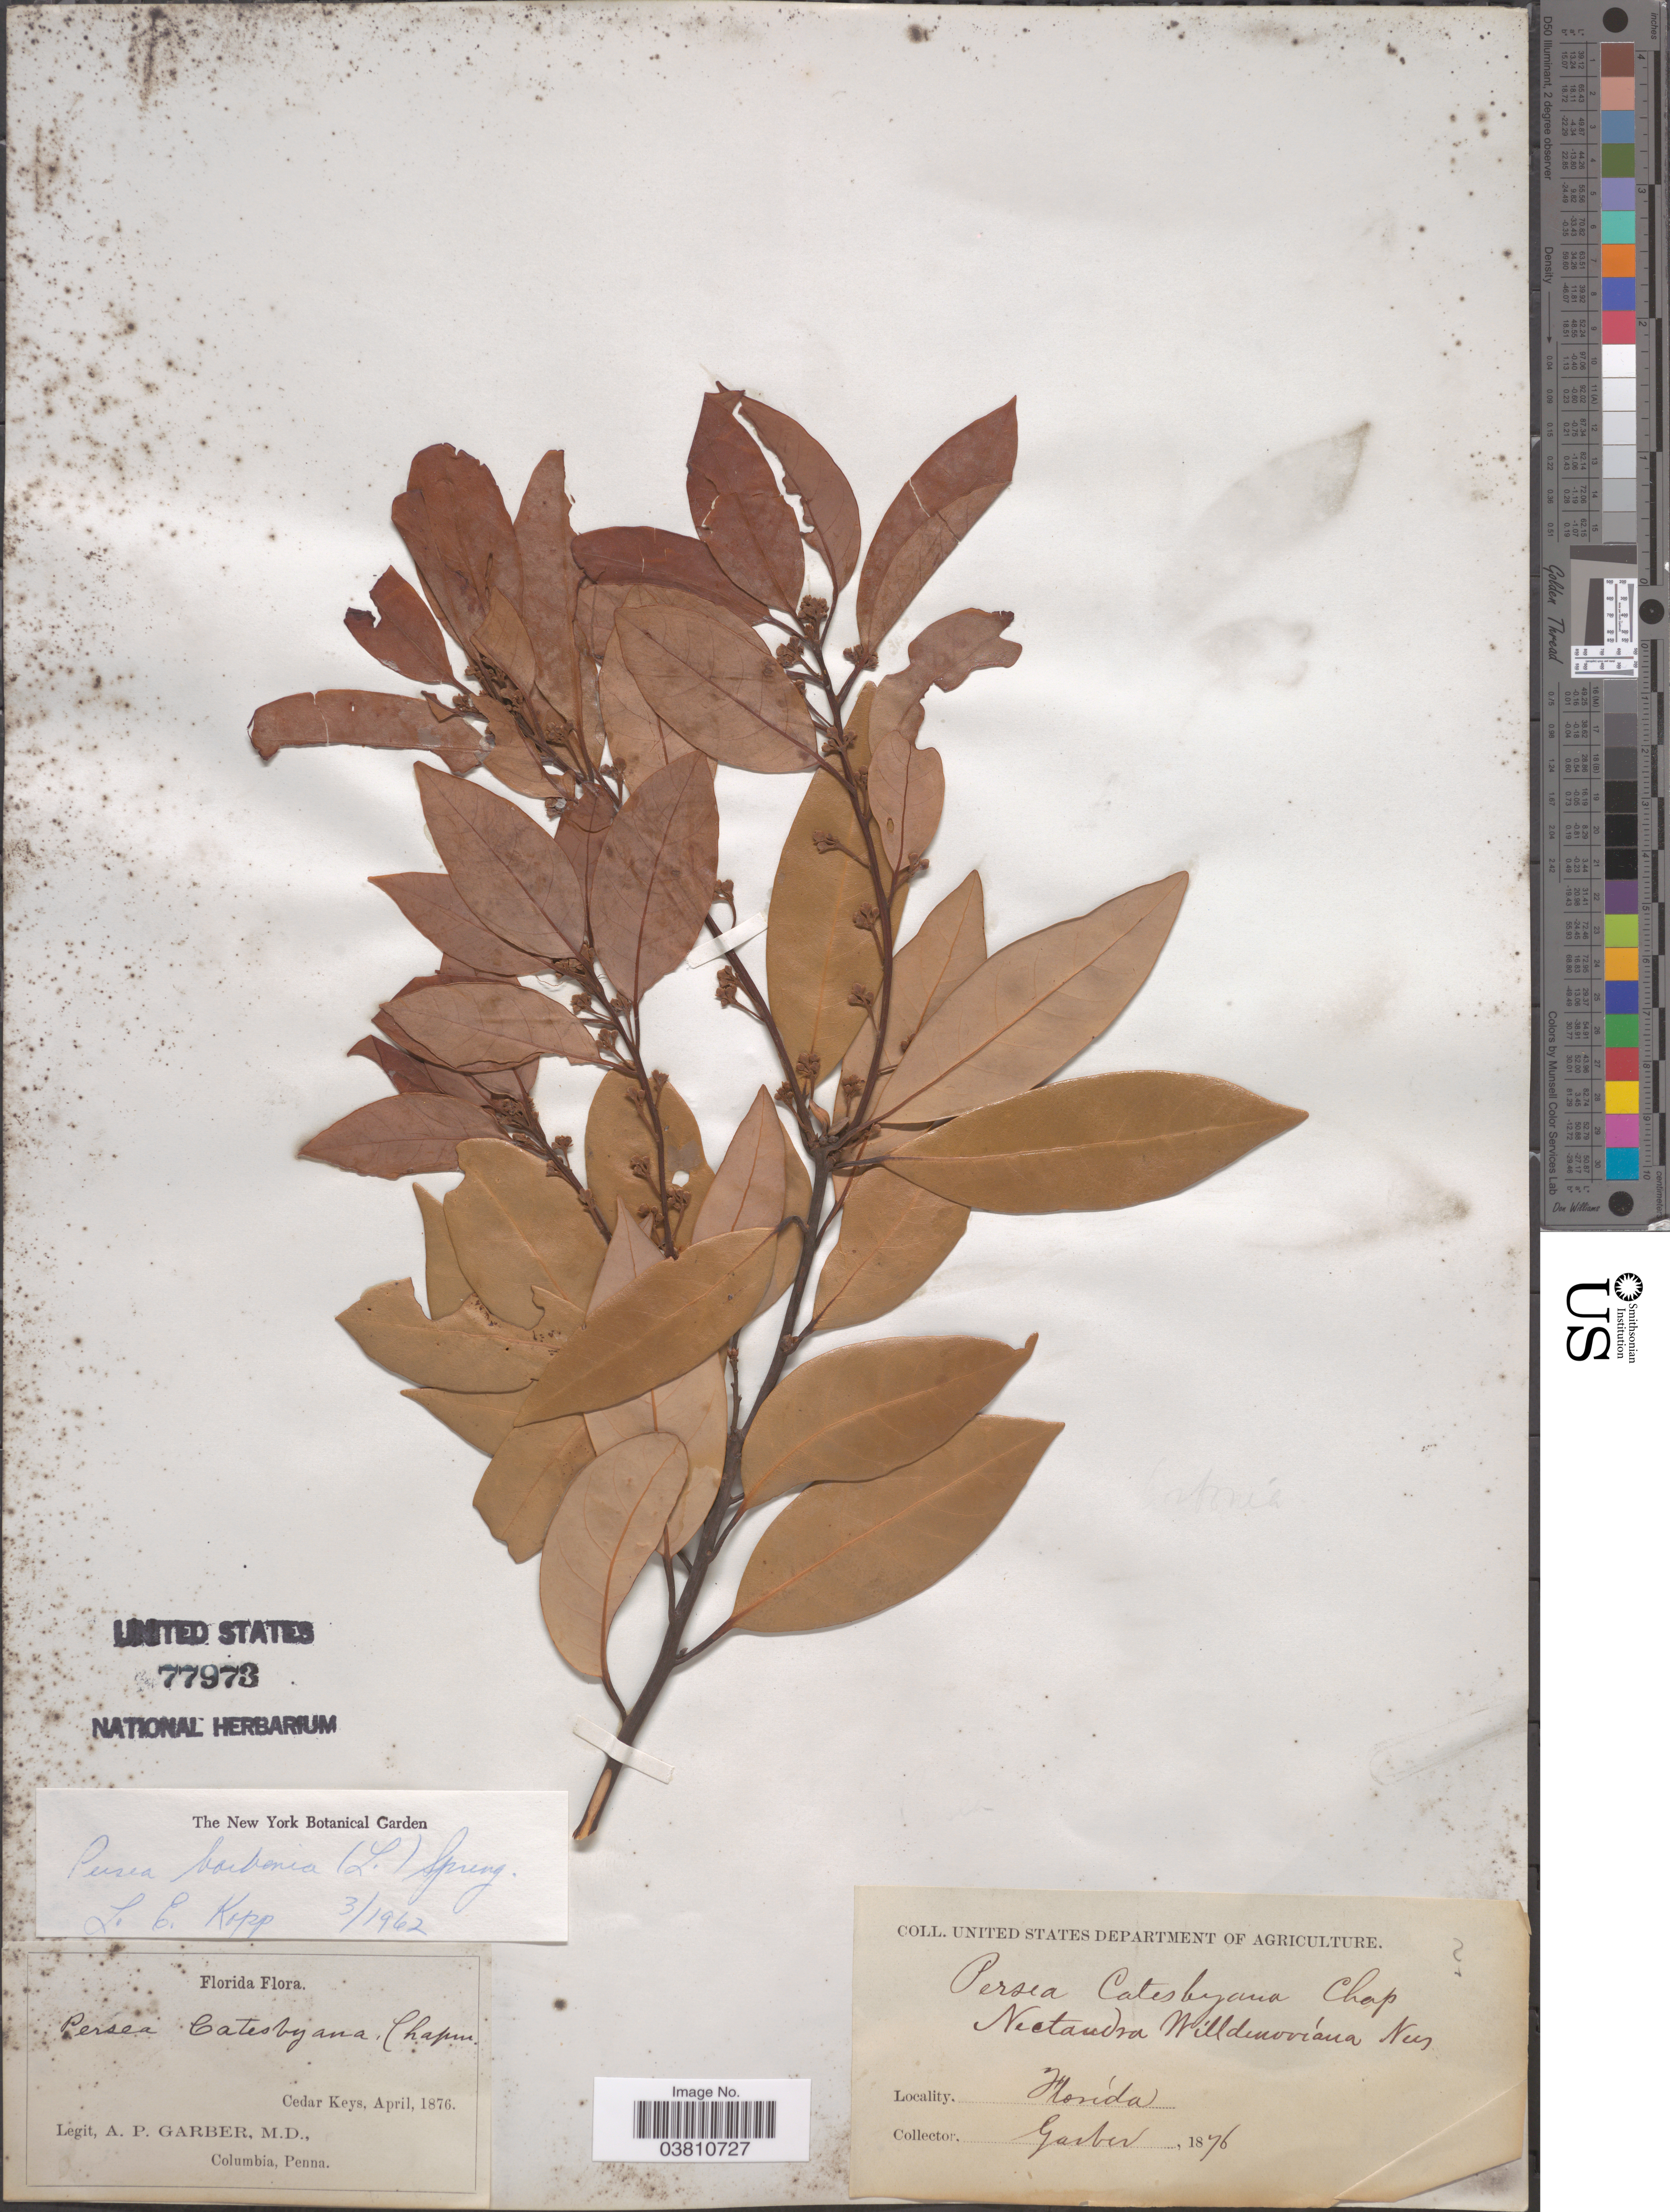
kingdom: Plantae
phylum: Tracheophyta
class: Magnoliopsida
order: Laurales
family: Lauraceae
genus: Persea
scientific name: Persea borbonia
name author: (L.) Spreng.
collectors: A. P. Garber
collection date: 1876-04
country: United States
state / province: Florida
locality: Cedar Keys.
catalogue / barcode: US 77973